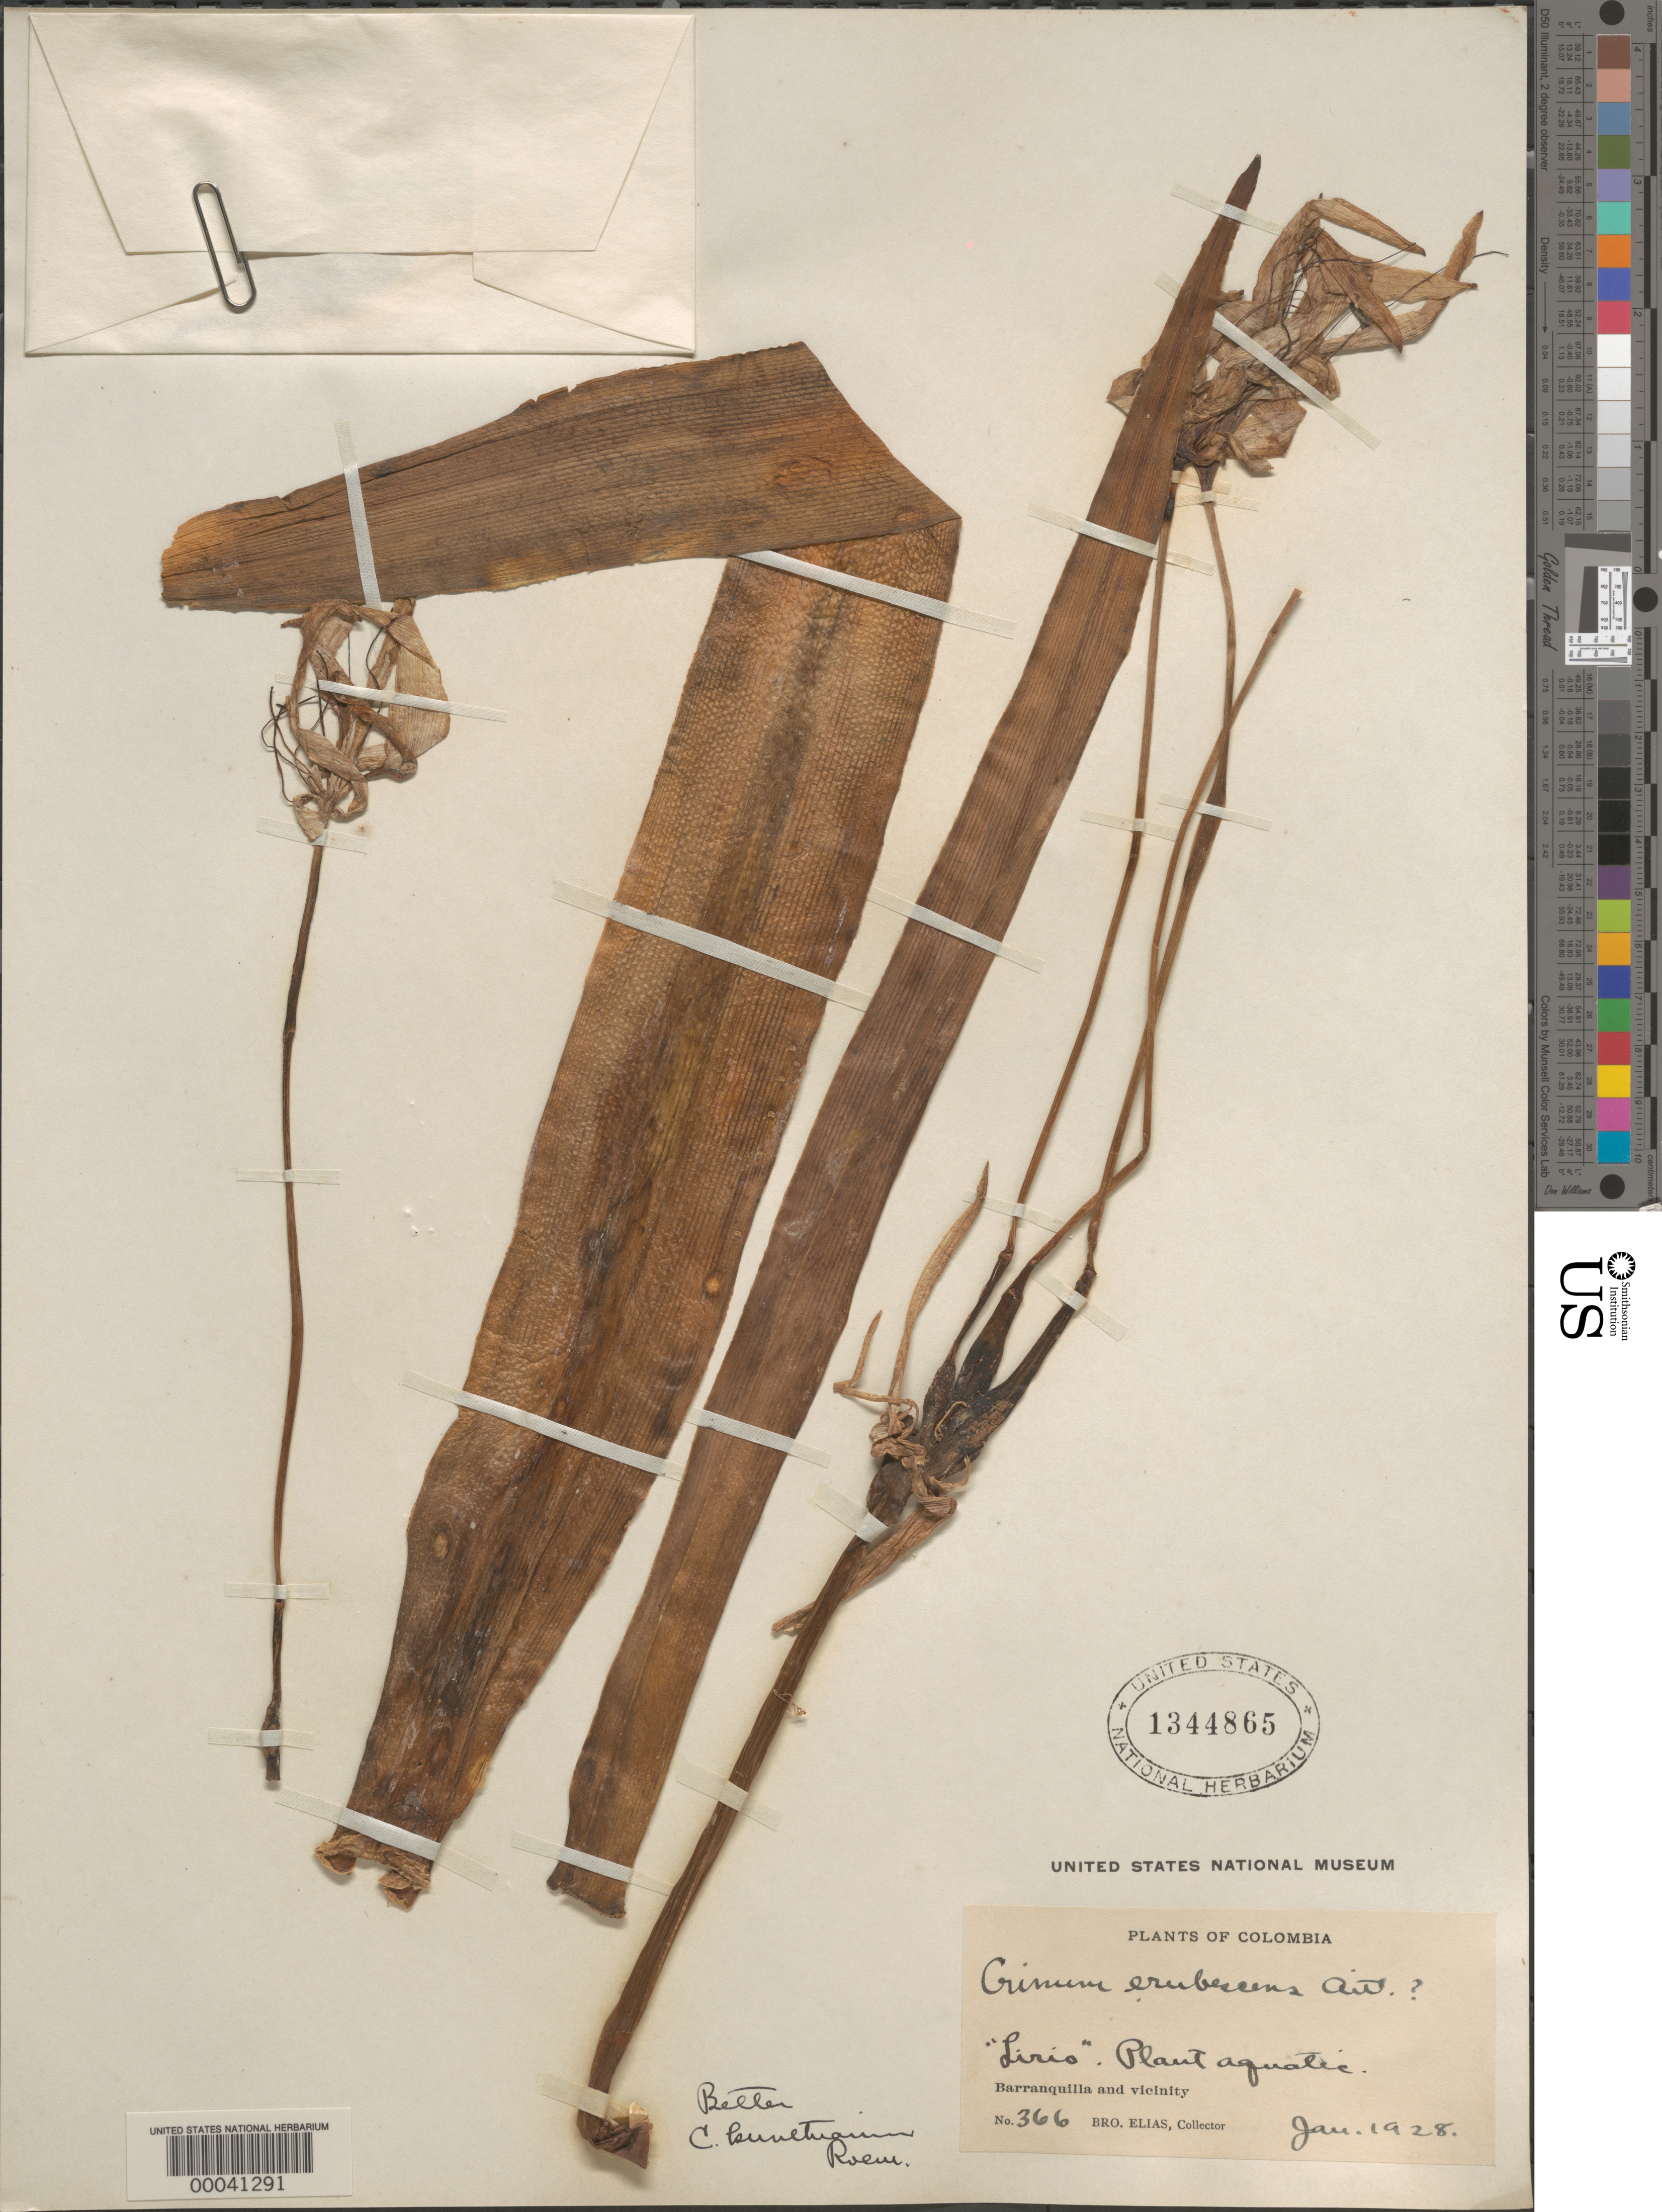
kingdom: Plantae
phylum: Tracheophyta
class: Liliopsida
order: Asparagales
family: Amaryllidaceae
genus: Crinum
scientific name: Crinum kunthianum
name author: M. Roem.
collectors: Bro. Elias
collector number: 366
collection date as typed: Jan 1928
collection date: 1928-01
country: Venezuela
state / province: Lara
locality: Barranquila and vicinity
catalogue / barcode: US 1344865